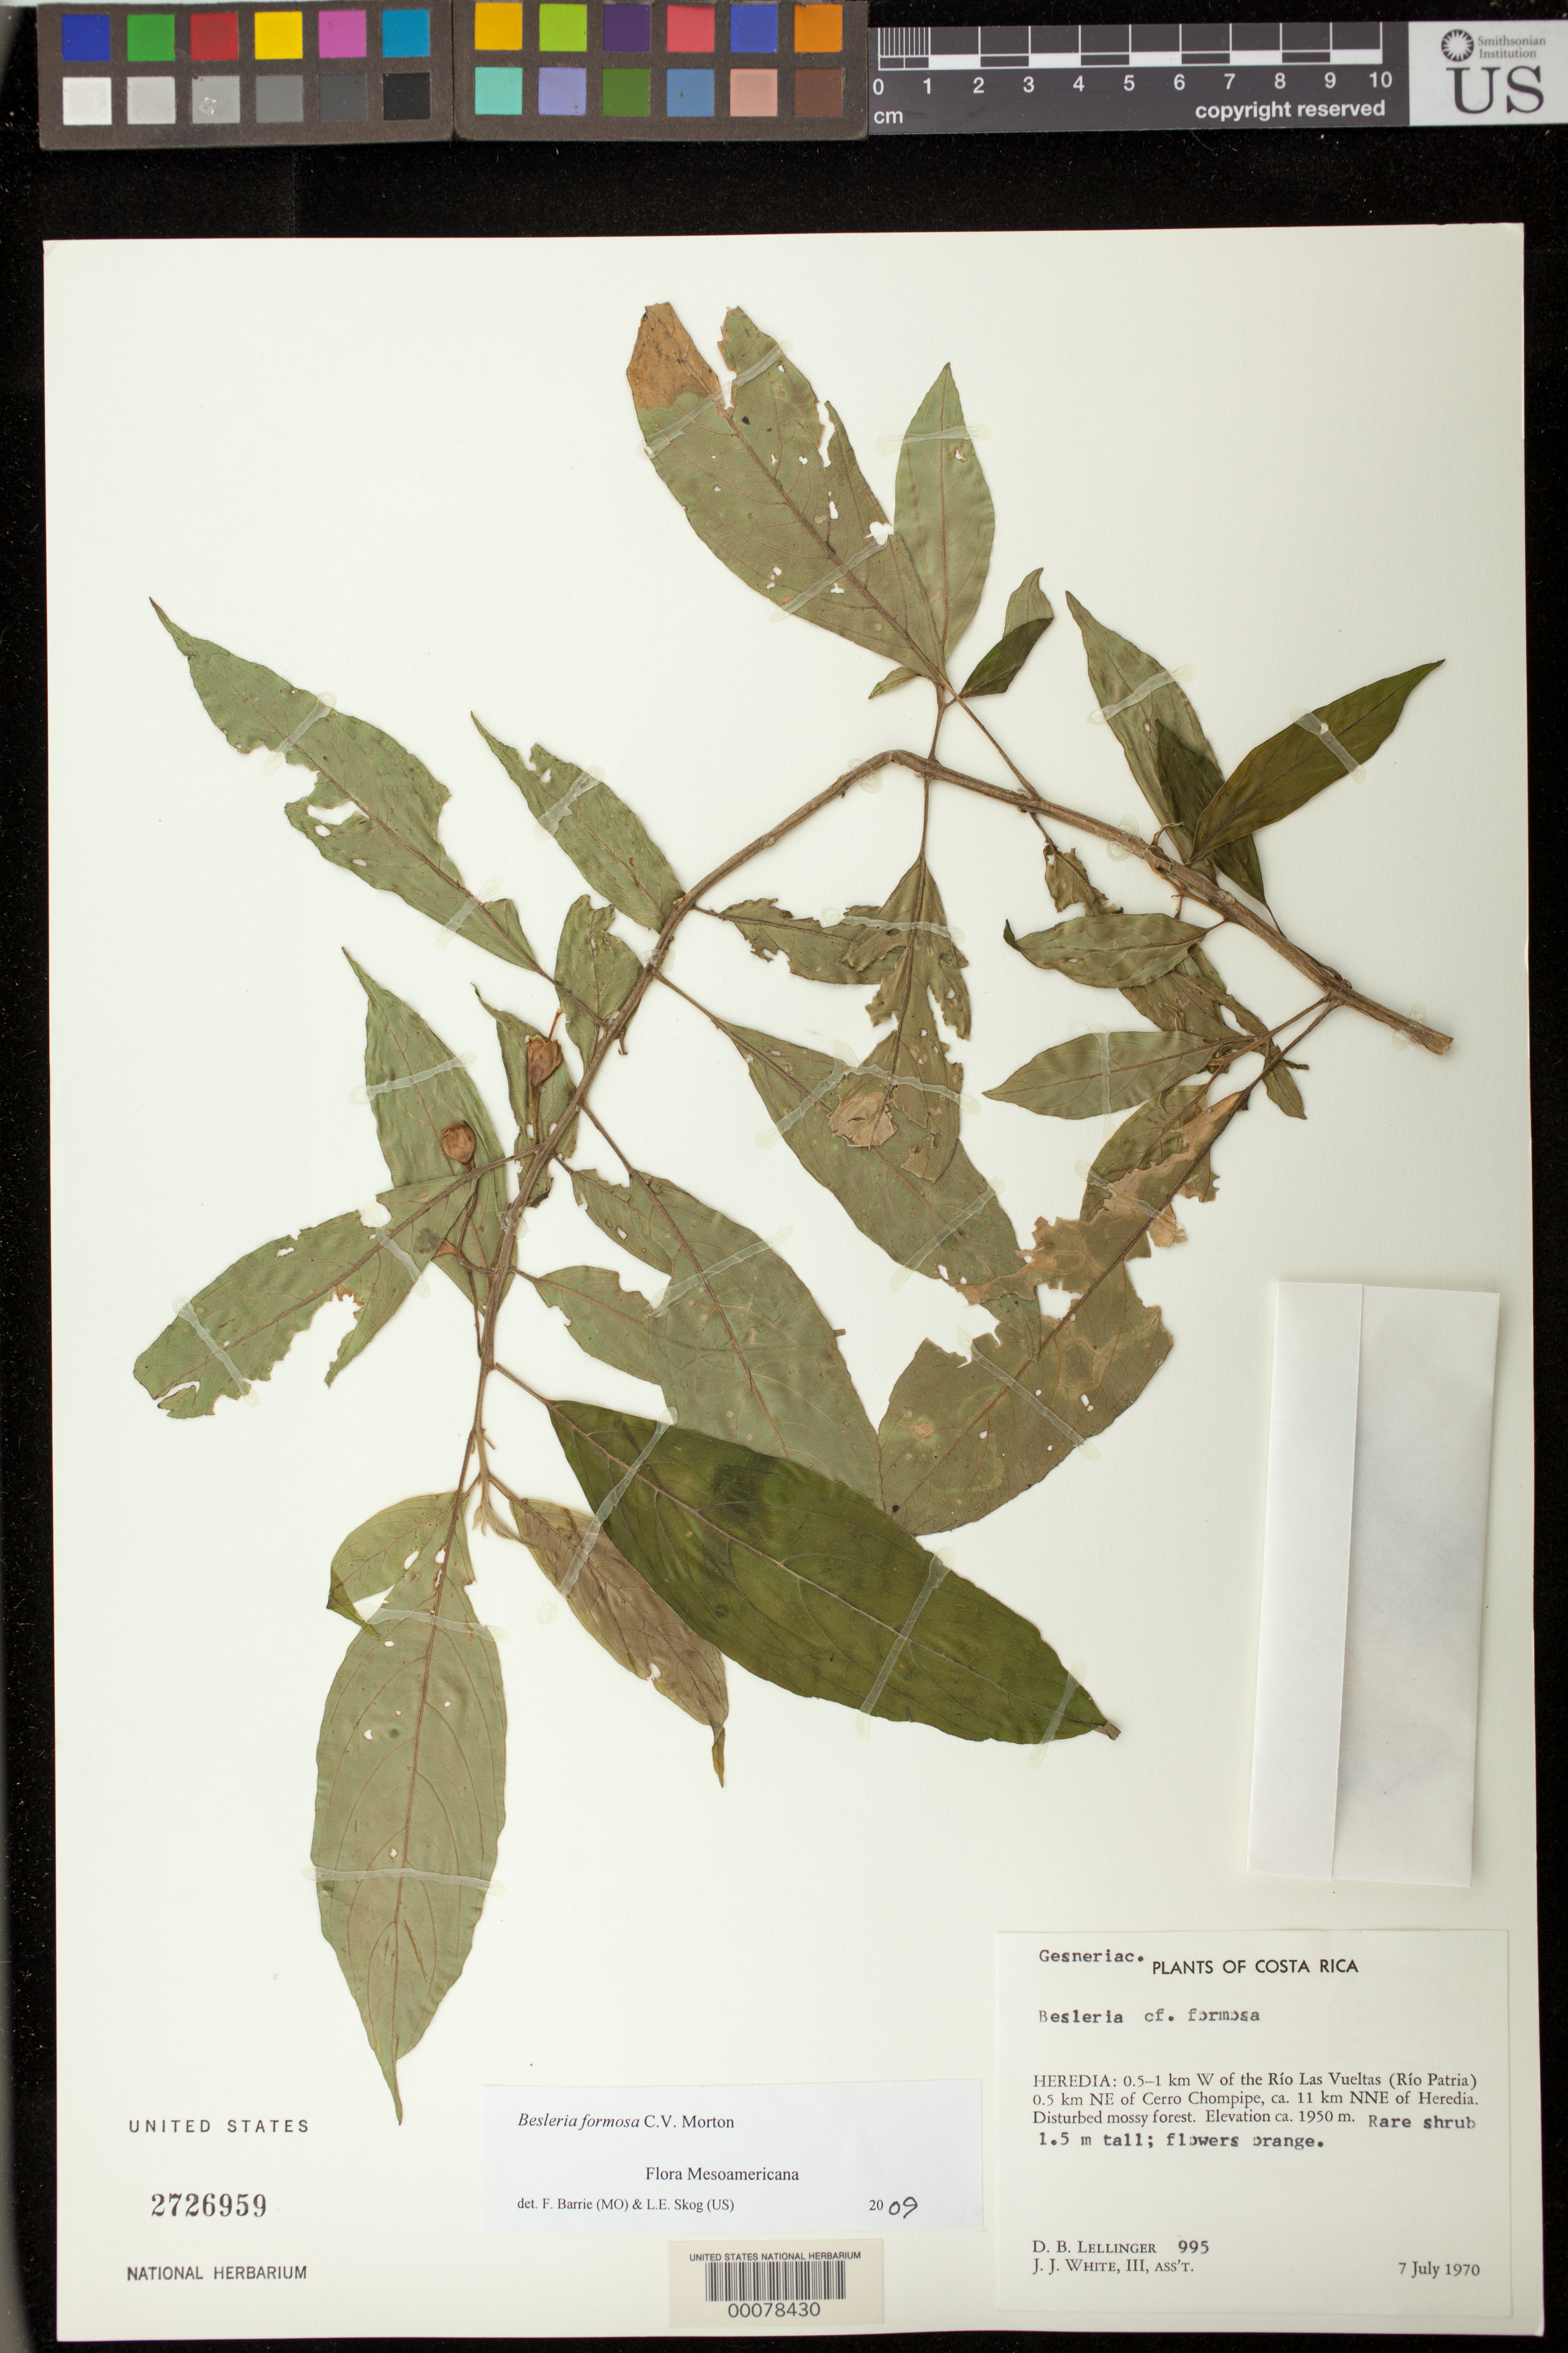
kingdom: Plantae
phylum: Tracheophyta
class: Magnoliopsida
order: Lamiales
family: Gesneriaceae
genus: Besleria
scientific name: Besleria amabilis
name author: C.V. Morton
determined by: Skog, Laurence E.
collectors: D. B. Lellinger & J. J. White III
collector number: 995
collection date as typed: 07 Jul 1970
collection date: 1970-07-07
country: Costa Rica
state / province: Heredia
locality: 0.5-1 km W of the Rio las Vueltas (Rio Patria), 0.5 km NE of Cerro Chompipe, about 11 km NNE of Heredia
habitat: Disturbed mossy forest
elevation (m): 1950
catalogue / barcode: US 2726959